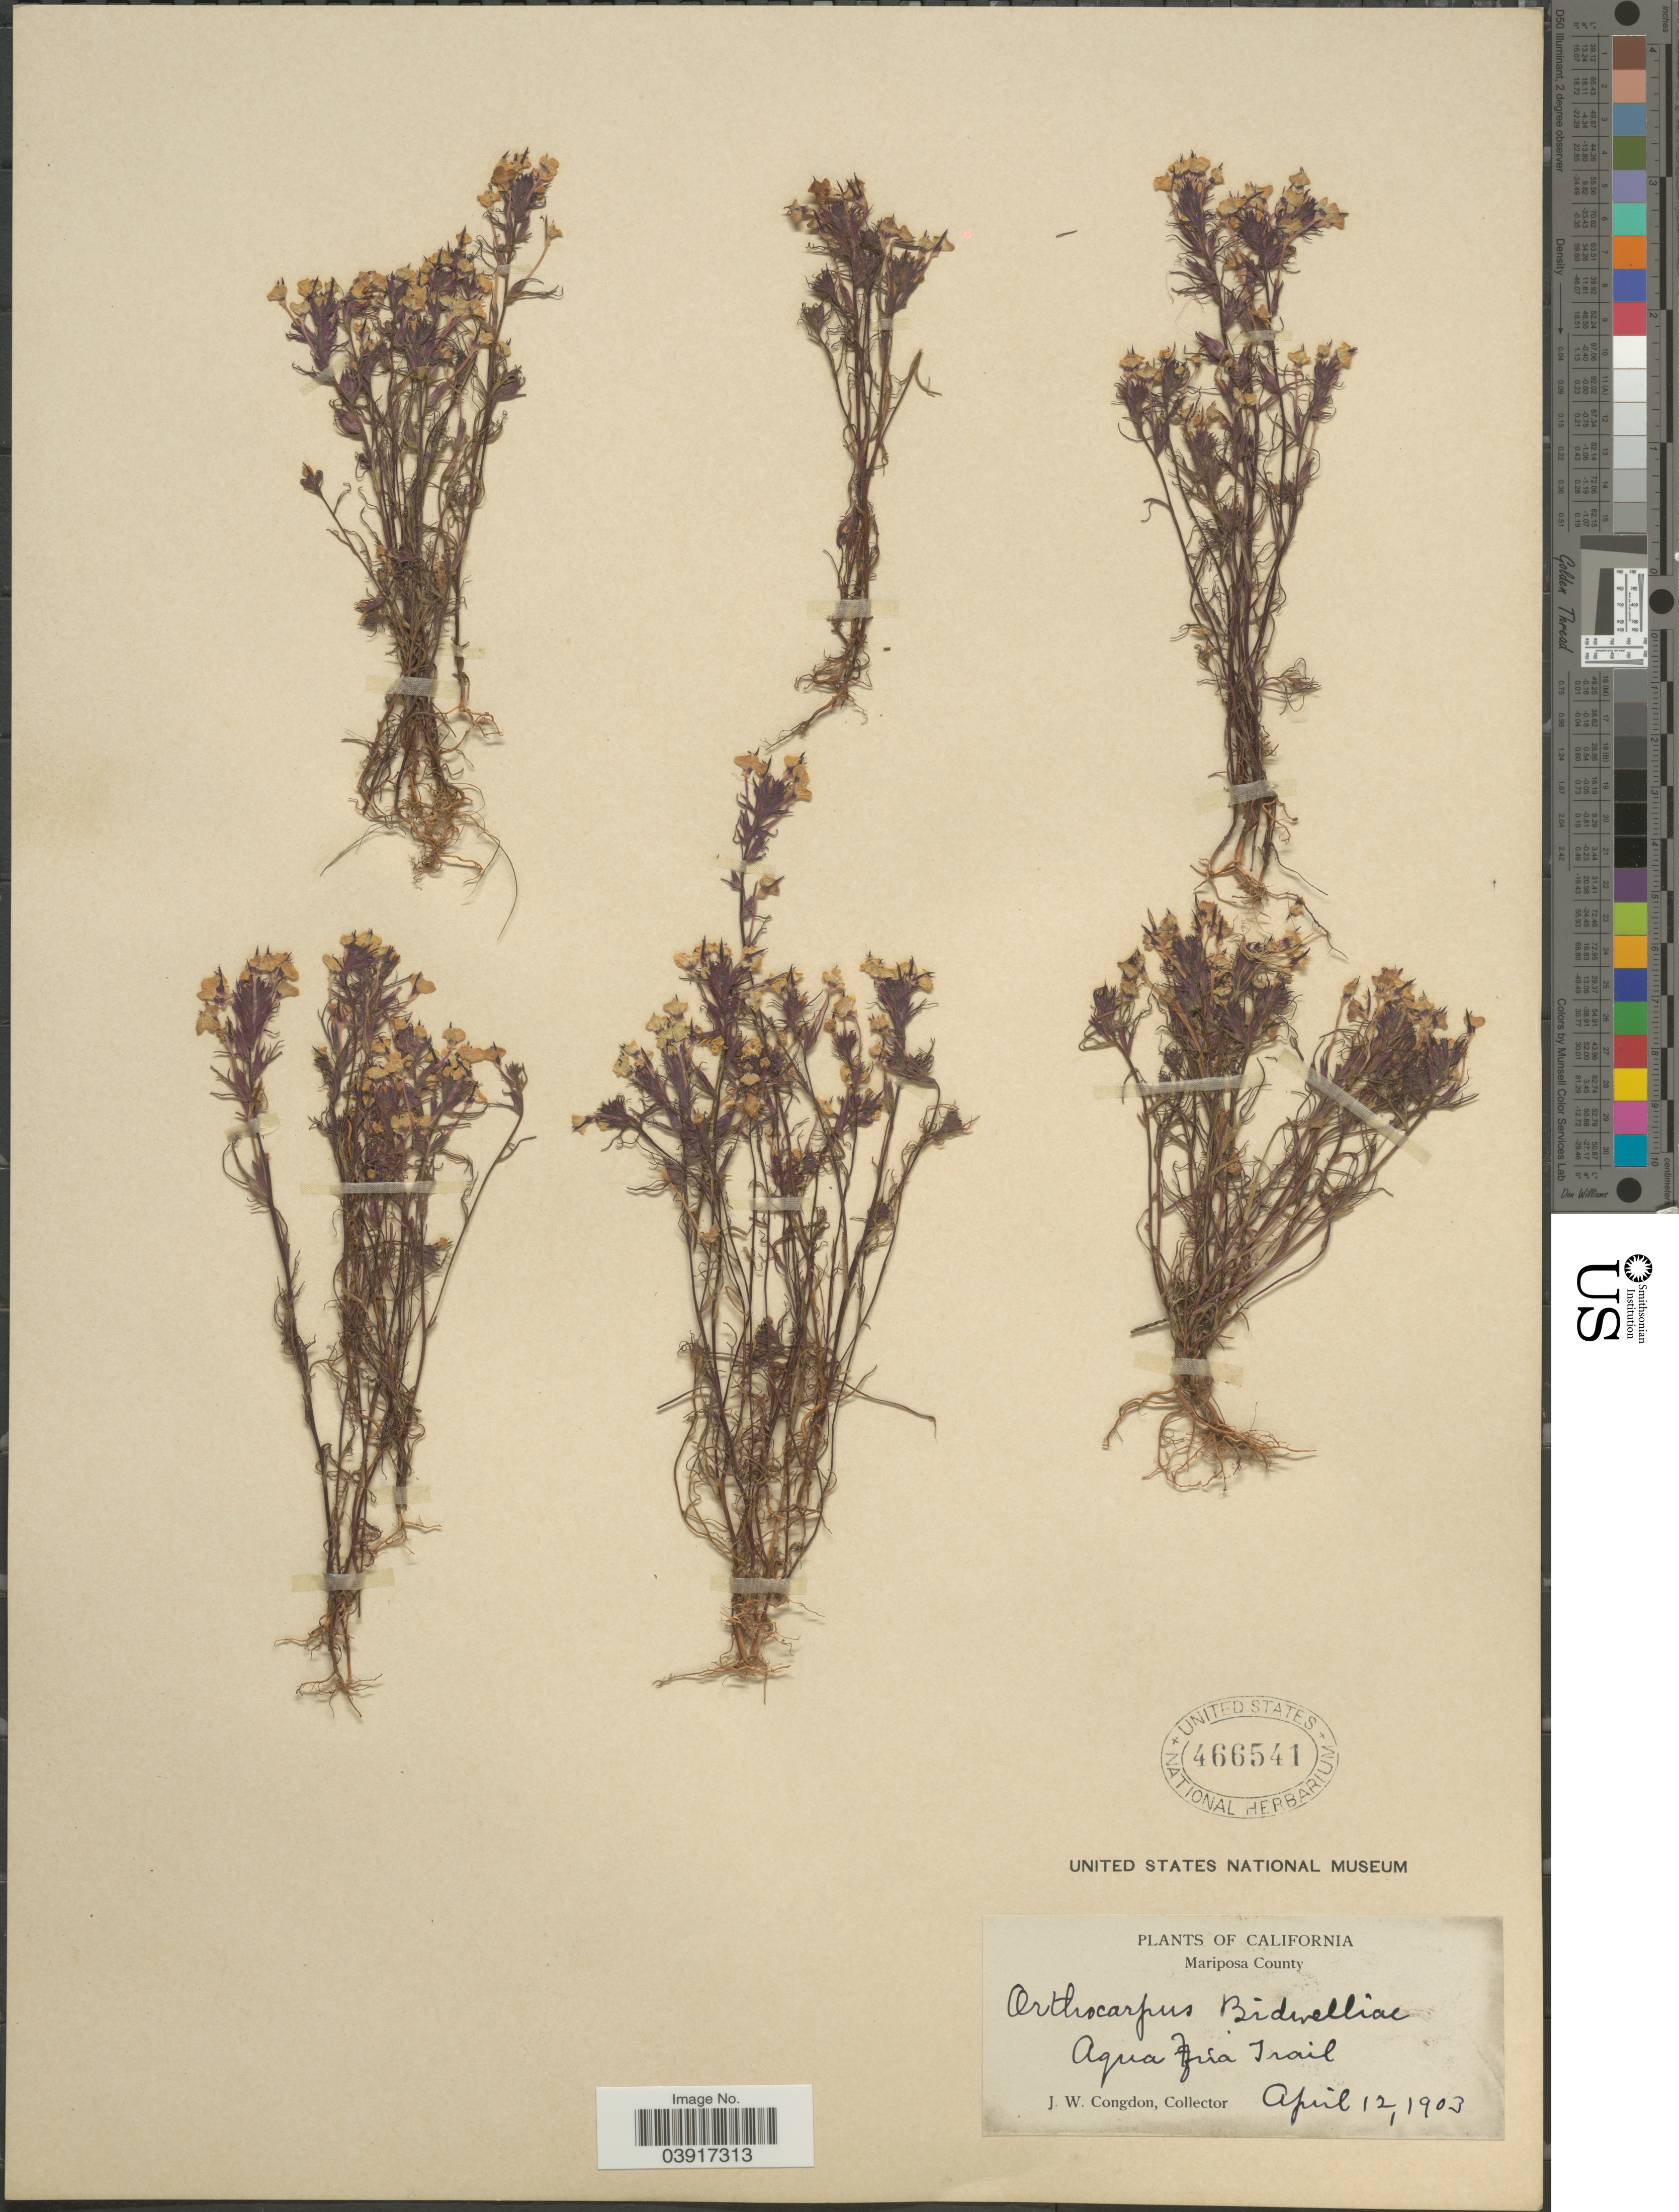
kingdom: Plantae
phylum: Tracheophyta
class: Magnoliopsida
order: Lamiales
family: Orobanchaceae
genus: Orthocarpus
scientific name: Orthocarpus erianthus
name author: Benth.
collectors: J. W. Congdon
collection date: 1903-04-12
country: United States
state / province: California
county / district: Mariposa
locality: Mariposa County. Aqua Fria Trail.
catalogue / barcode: US 466541